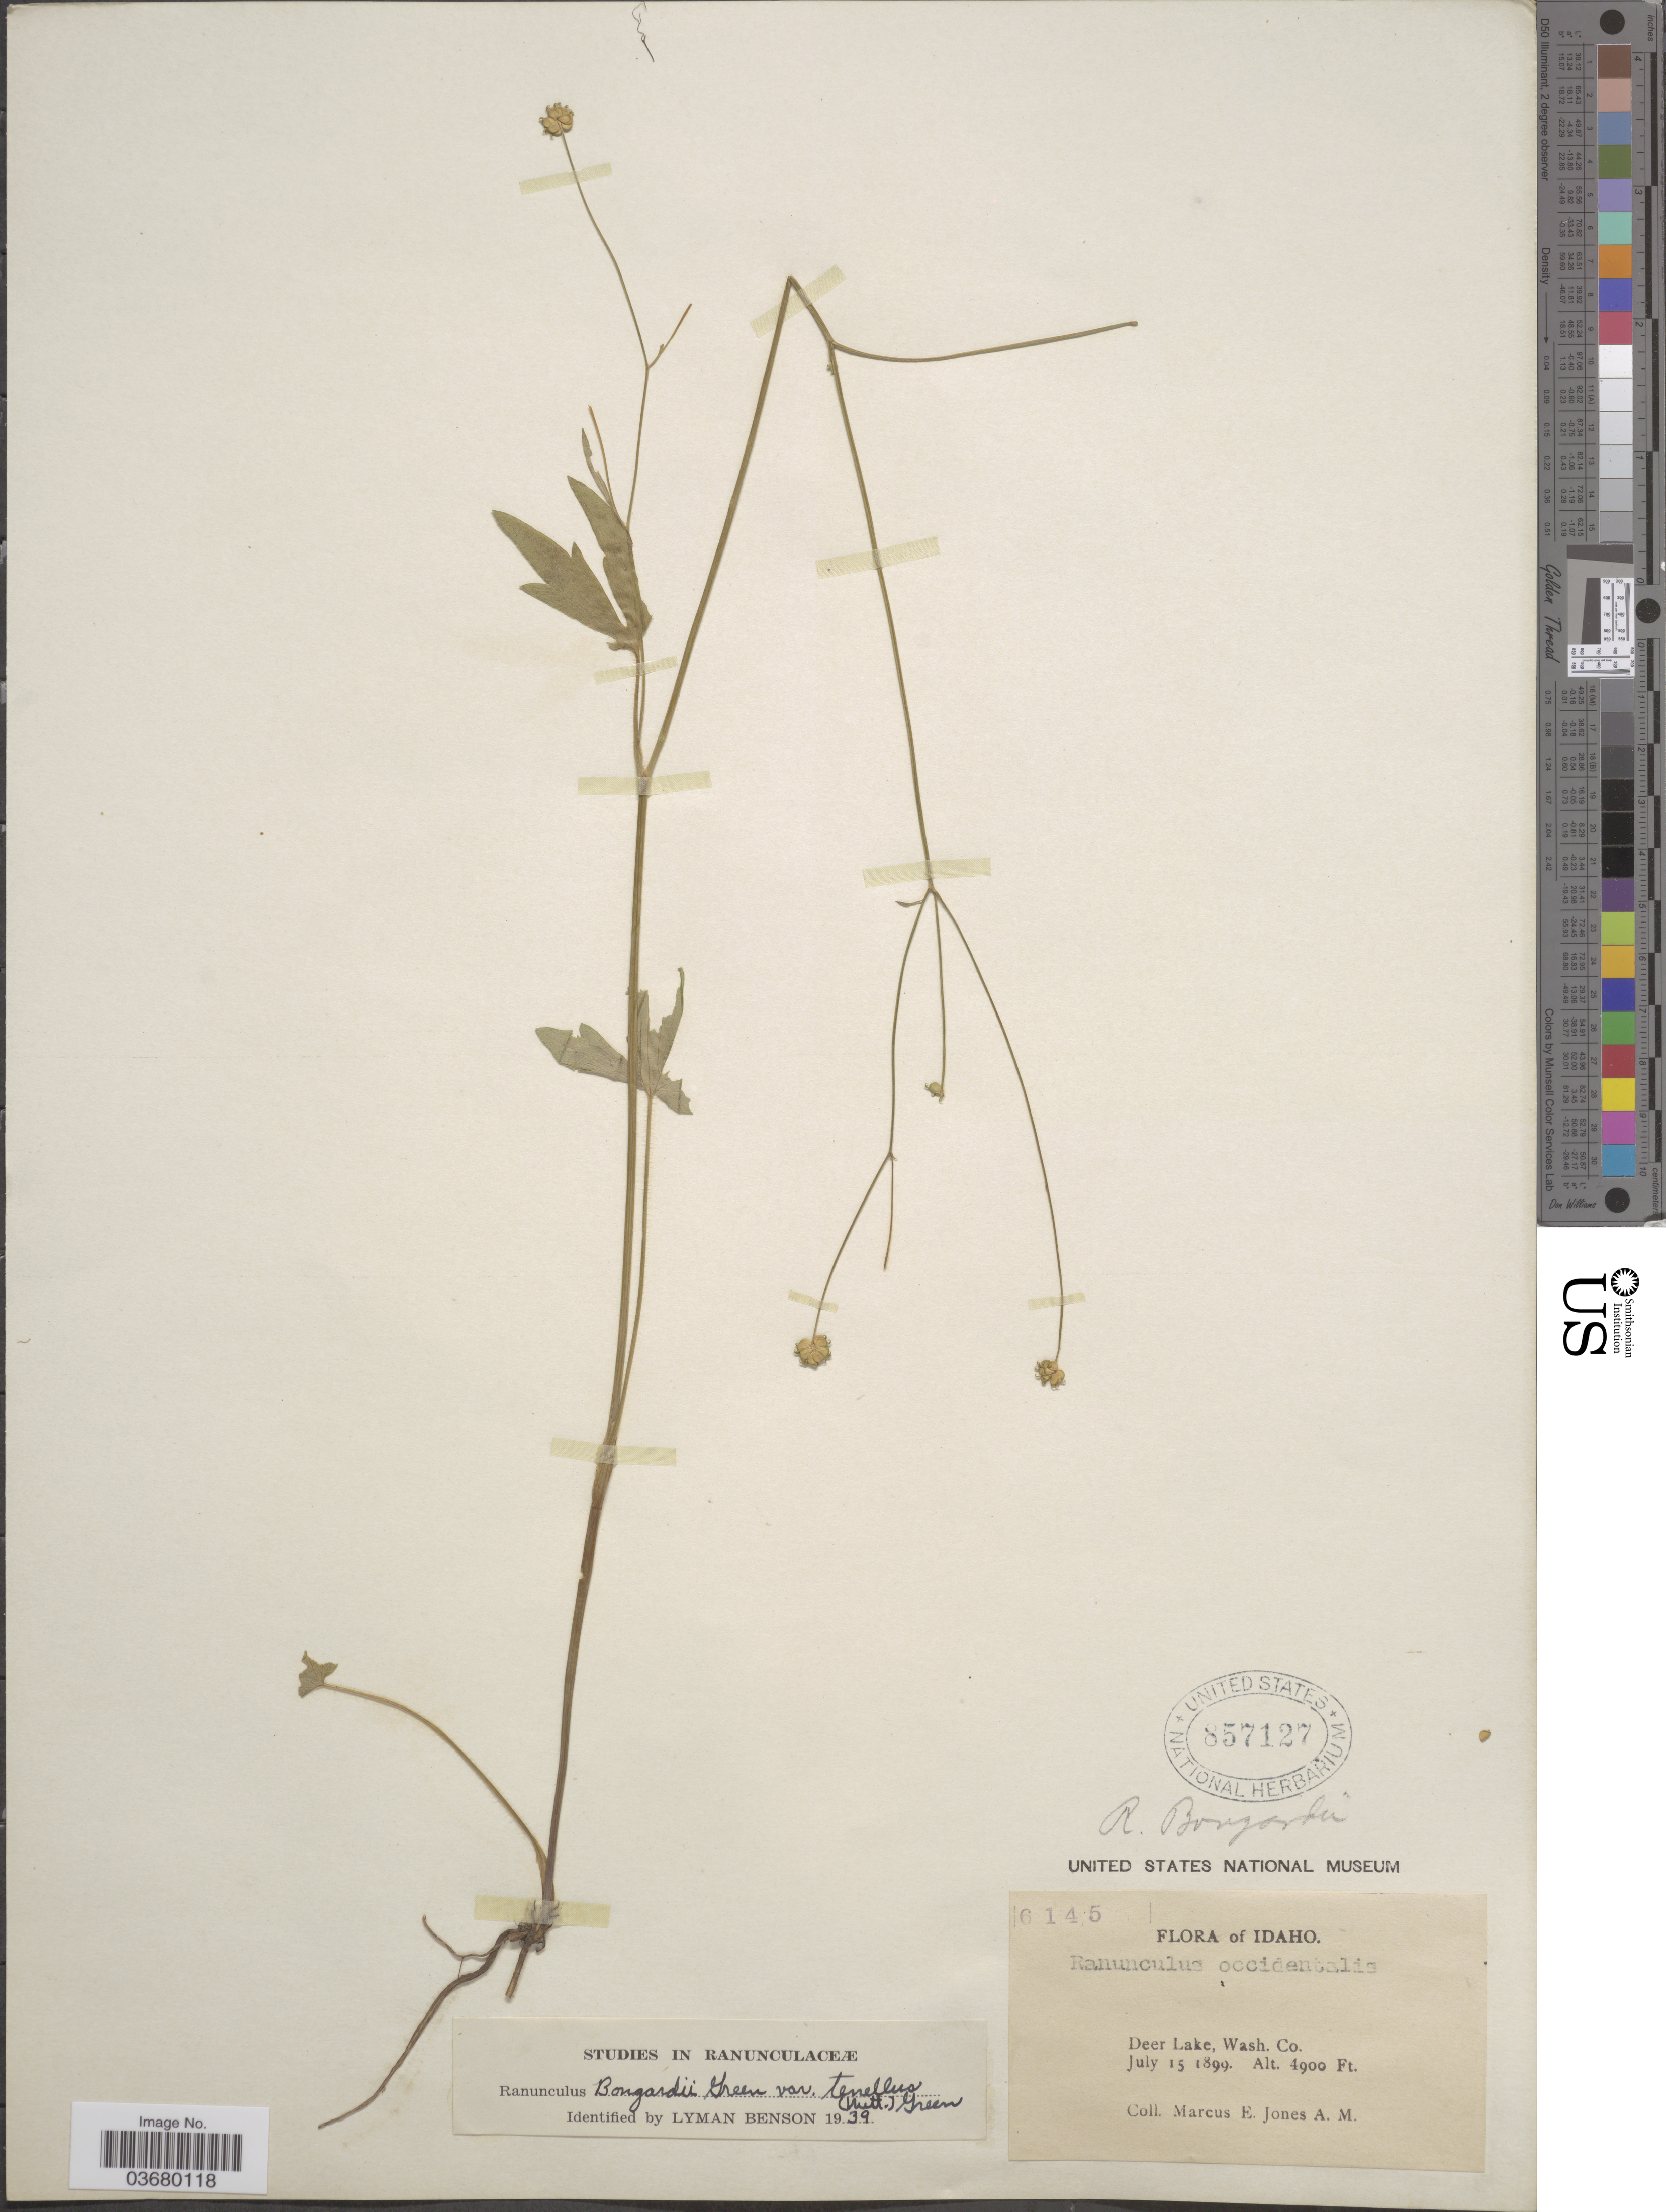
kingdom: Plantae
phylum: Tracheophyta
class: Magnoliopsida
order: Ranunculales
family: Ranunculaceae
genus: Ranunculus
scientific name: Ranunculus bongardii var. tenellus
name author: (A. Gray) Greene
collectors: M. E. Jones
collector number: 6145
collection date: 1899-07-15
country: United States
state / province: Idaho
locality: Deer Lake, Wash. Co.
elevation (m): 1494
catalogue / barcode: US 857127